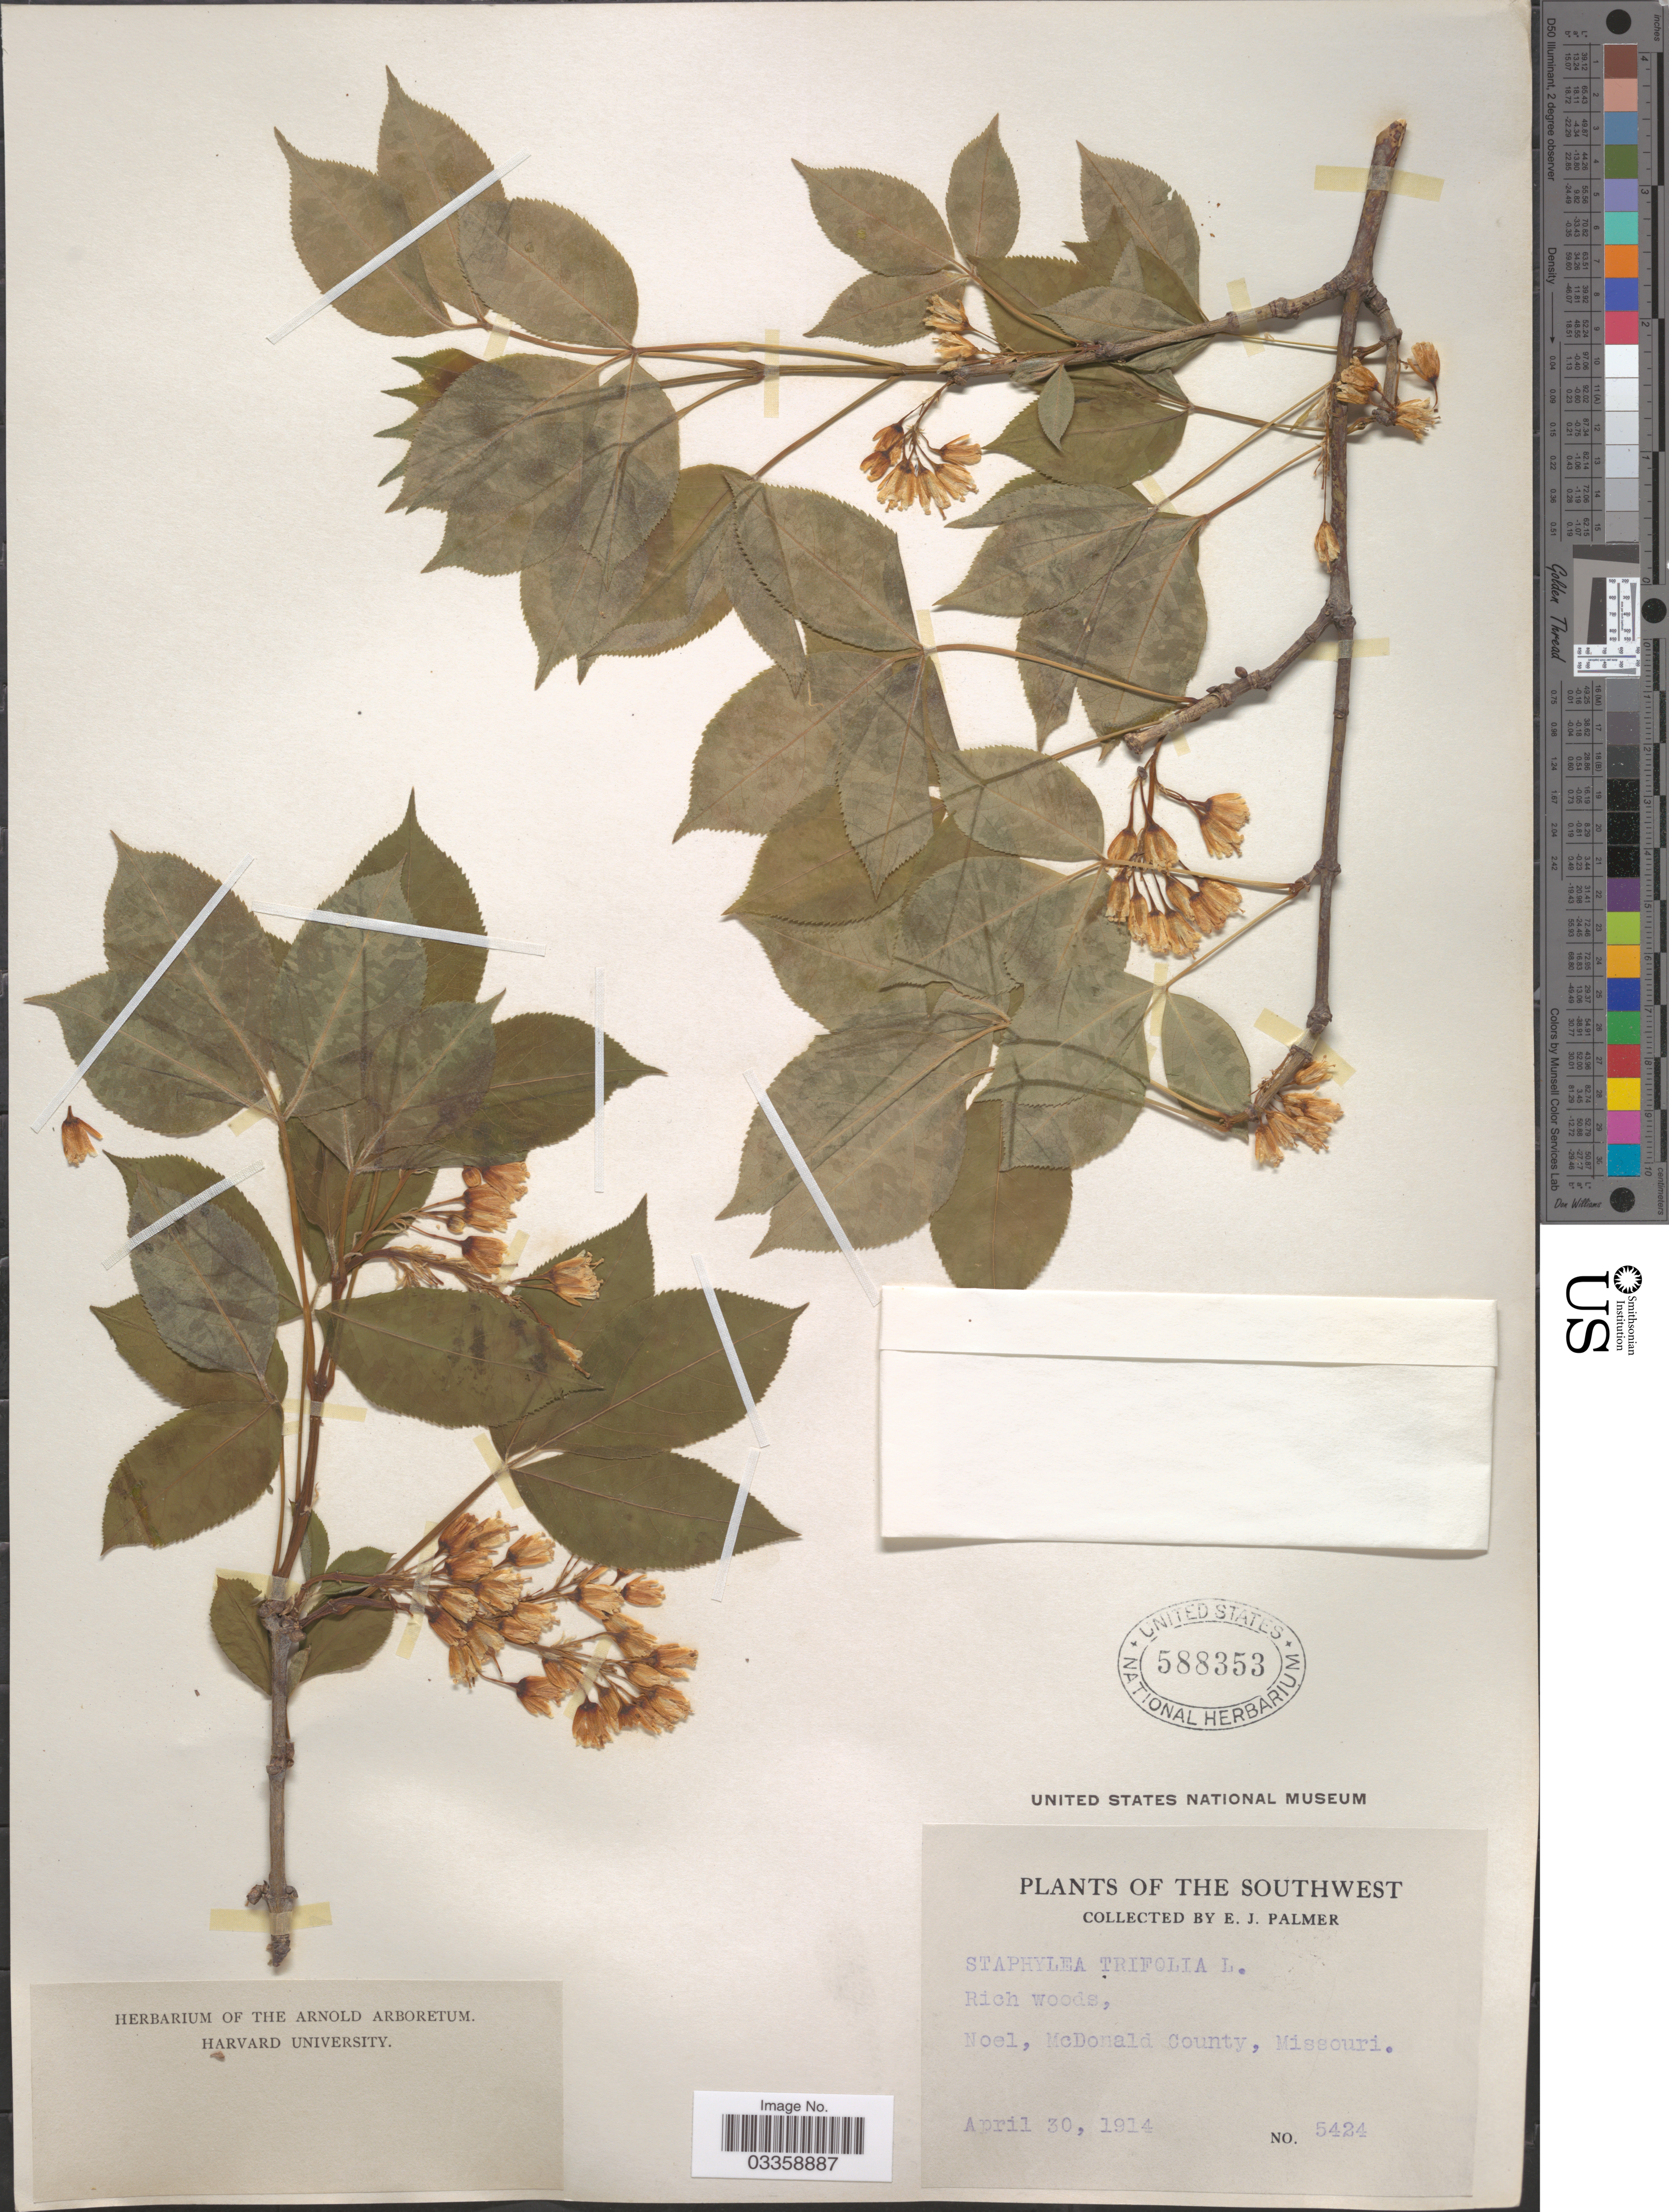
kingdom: Plantae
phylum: Tracheophyta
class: Magnoliopsida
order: Crossosomatales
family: Staphyleaceae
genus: Staphylea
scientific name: Staphylea trifolia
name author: L.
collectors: E. J. Palmer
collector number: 5424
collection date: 1914-04-30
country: United States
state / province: Missouri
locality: The Southwest. Noel, McDonald County.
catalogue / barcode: US 588353